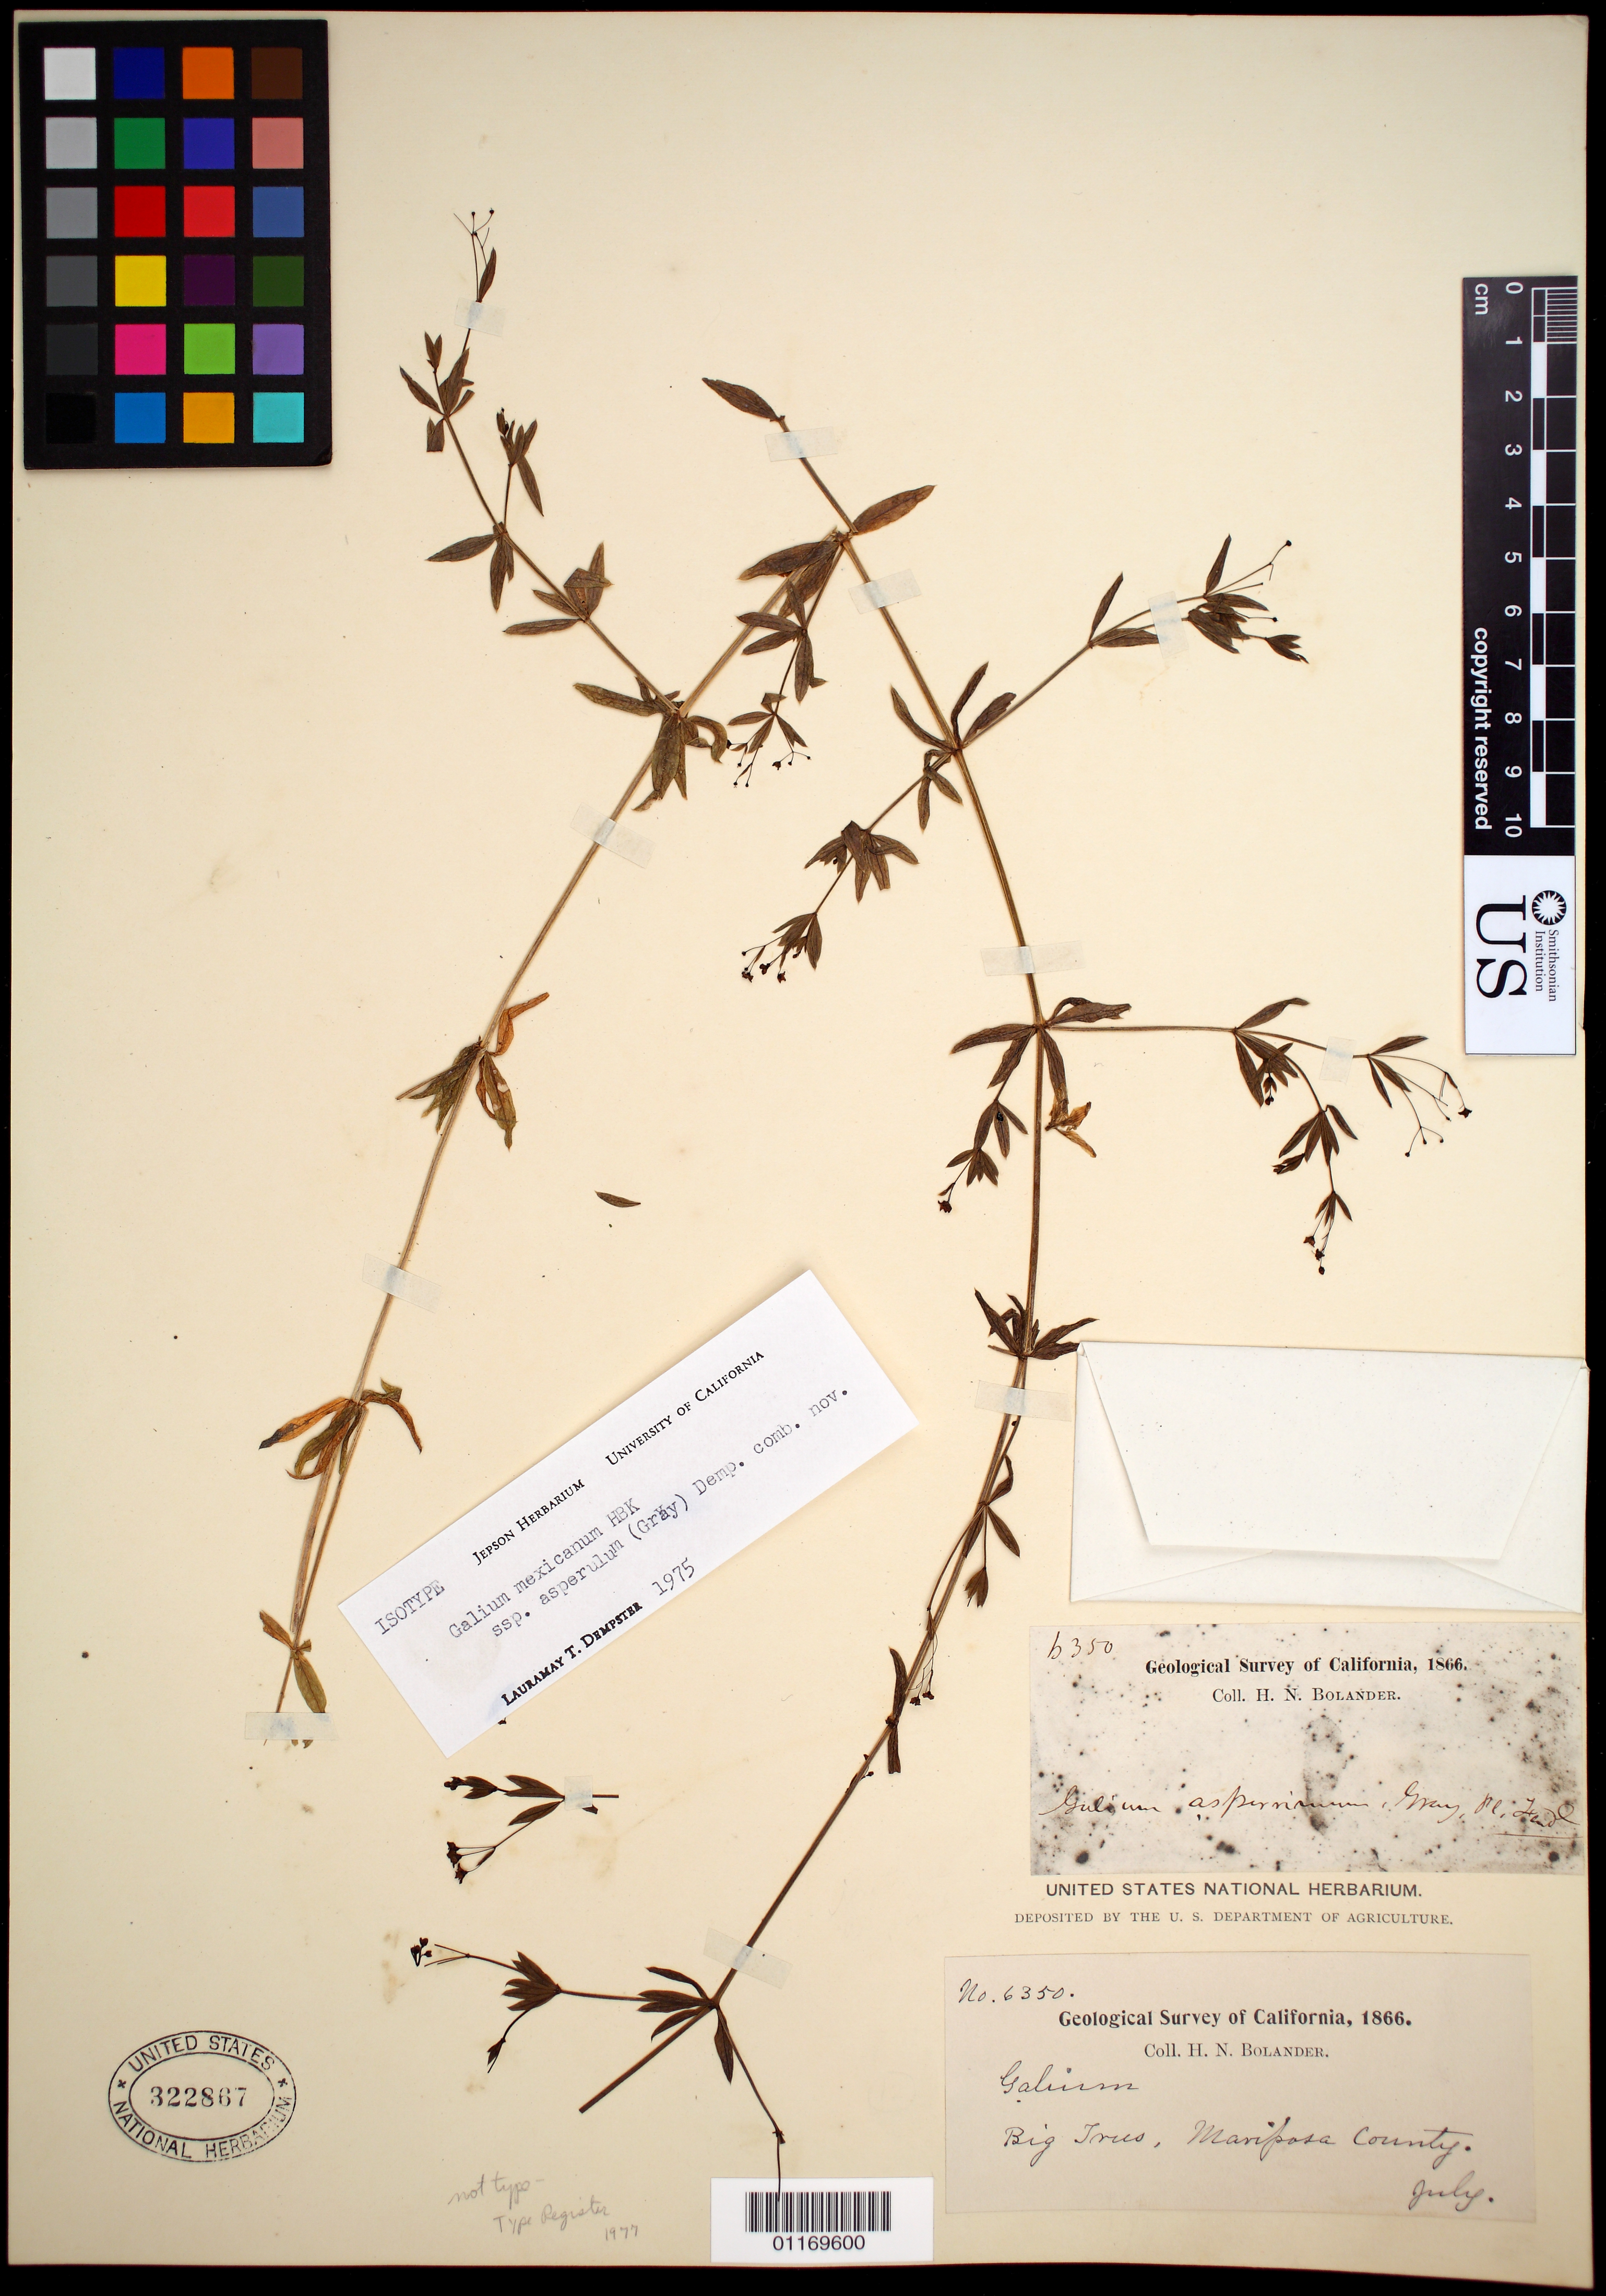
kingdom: Plantae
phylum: Tracheophyta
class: Magnoliopsida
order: Gentianales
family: Rubiaceae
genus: Galium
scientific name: Galium mexicanum subsp. asperulum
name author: (A. Gray) Dempster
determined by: Dempster, L. T.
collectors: H. Bolander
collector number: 6350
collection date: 1866-07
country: United States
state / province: California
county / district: Mariposa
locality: Big Trees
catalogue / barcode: US 322867